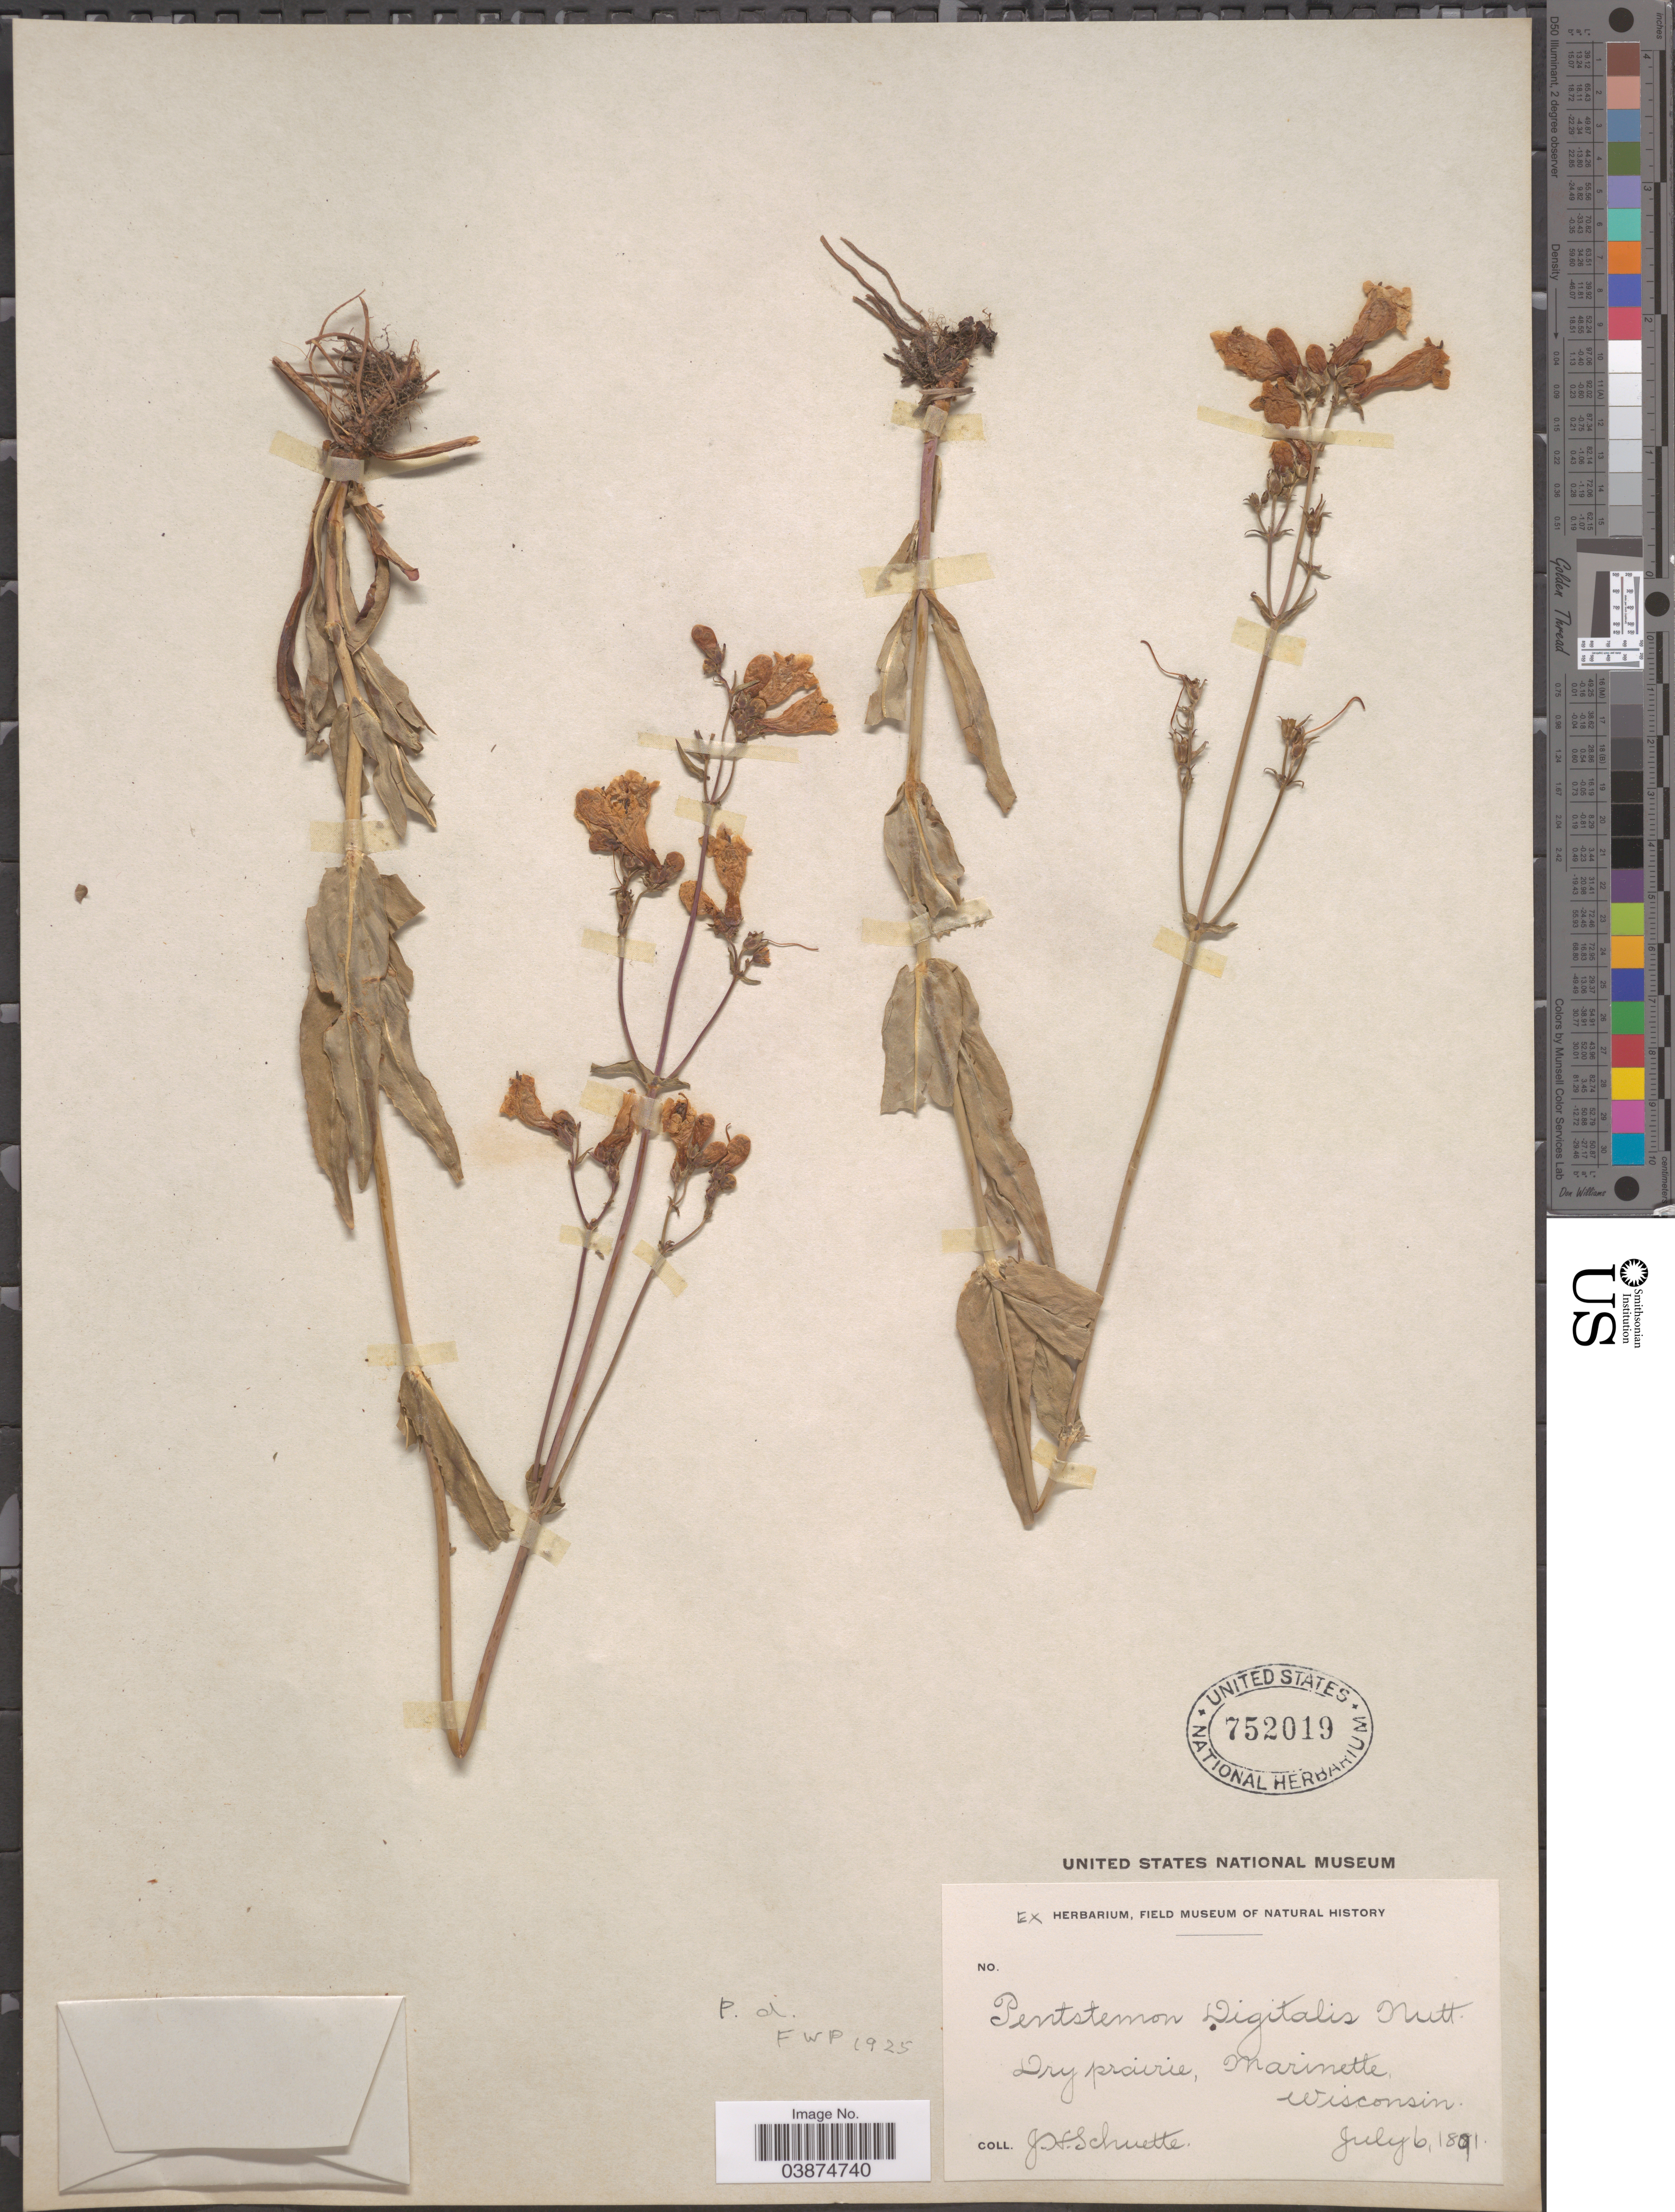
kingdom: Plantae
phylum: Tracheophyta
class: Magnoliopsida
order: Lamiales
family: Plantaginaceae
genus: Penstemon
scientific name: Penstemon digitalis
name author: Nutt. ex Sims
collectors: J. H. Schuette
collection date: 1891-07-06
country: United States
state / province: Wisconsin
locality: Dry prairie, Marinette.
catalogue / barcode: US 752019